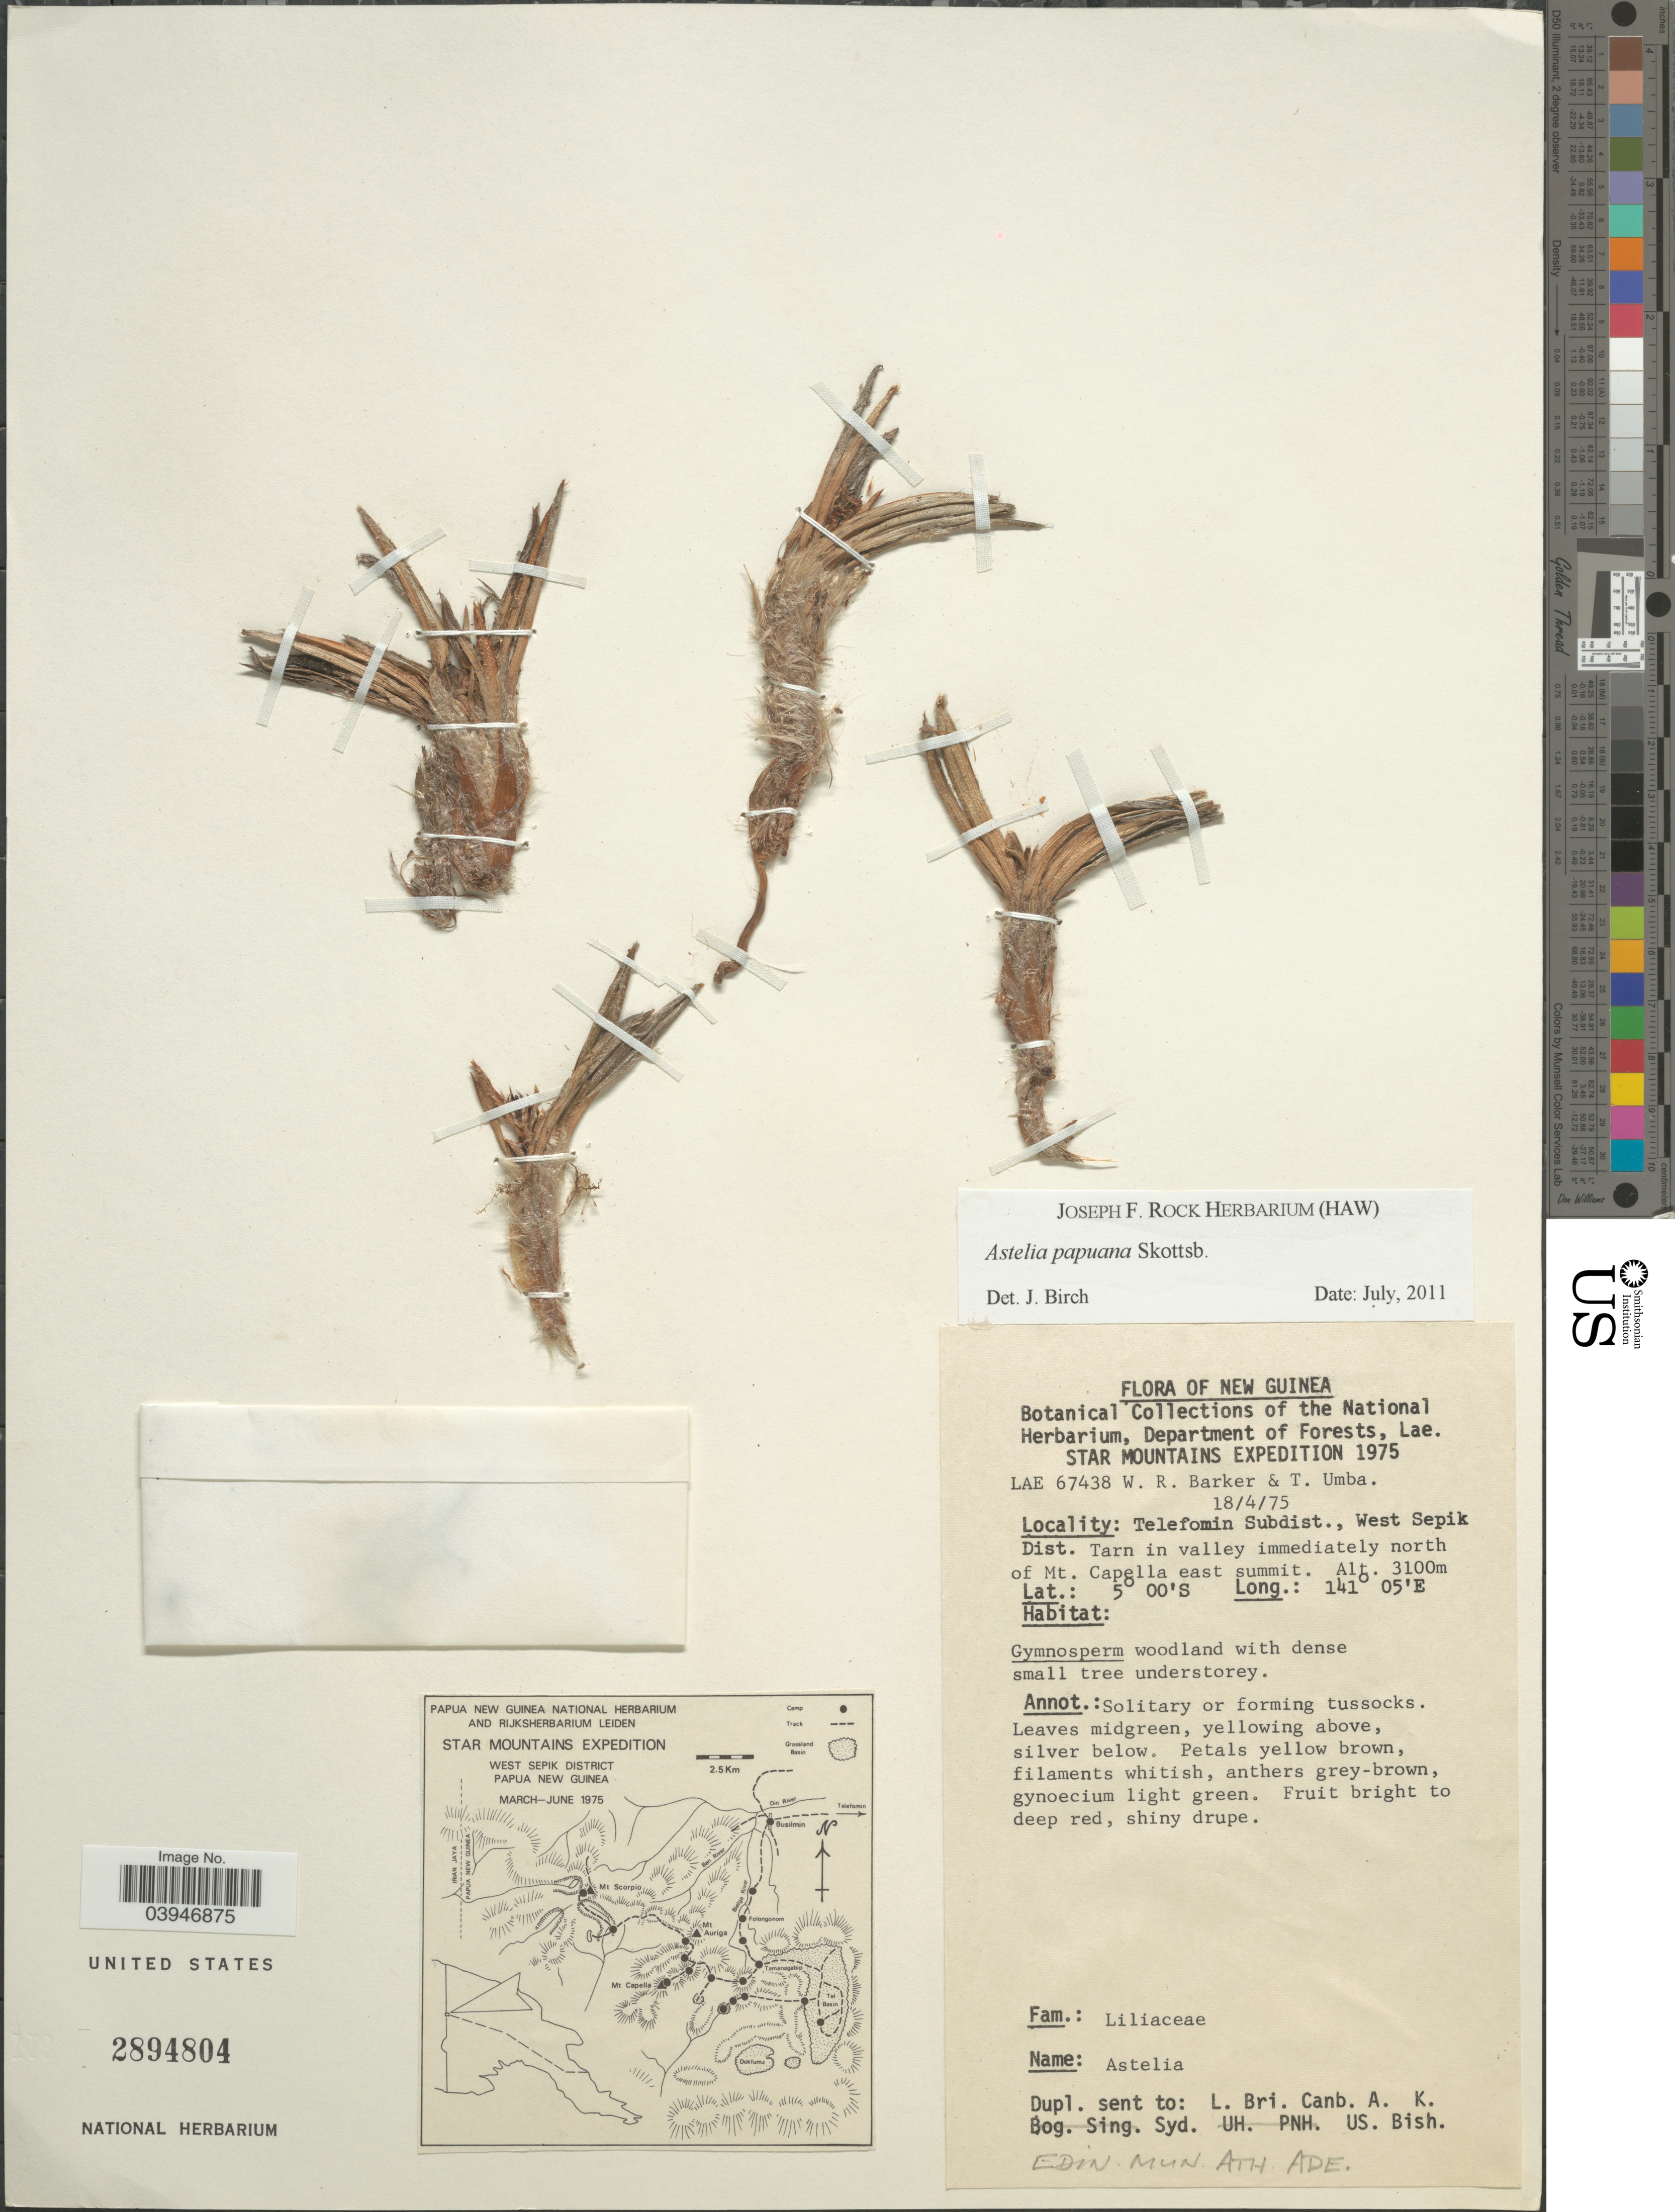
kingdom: Plantae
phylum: Tracheophyta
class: Liliopsida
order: Asparagales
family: Asteliaceae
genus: Astelia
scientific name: Astelia papuana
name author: Skottsb.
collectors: W. R. Barker & T. Umba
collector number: LAE 67438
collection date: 1975-04-18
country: Papua New Guinea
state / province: Sandaun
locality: New Guinea. Telefomin Subdist., West Sepik Dist. Tarn in valley immediately north of Mt. Capella east summit.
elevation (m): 3100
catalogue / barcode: US 2894804